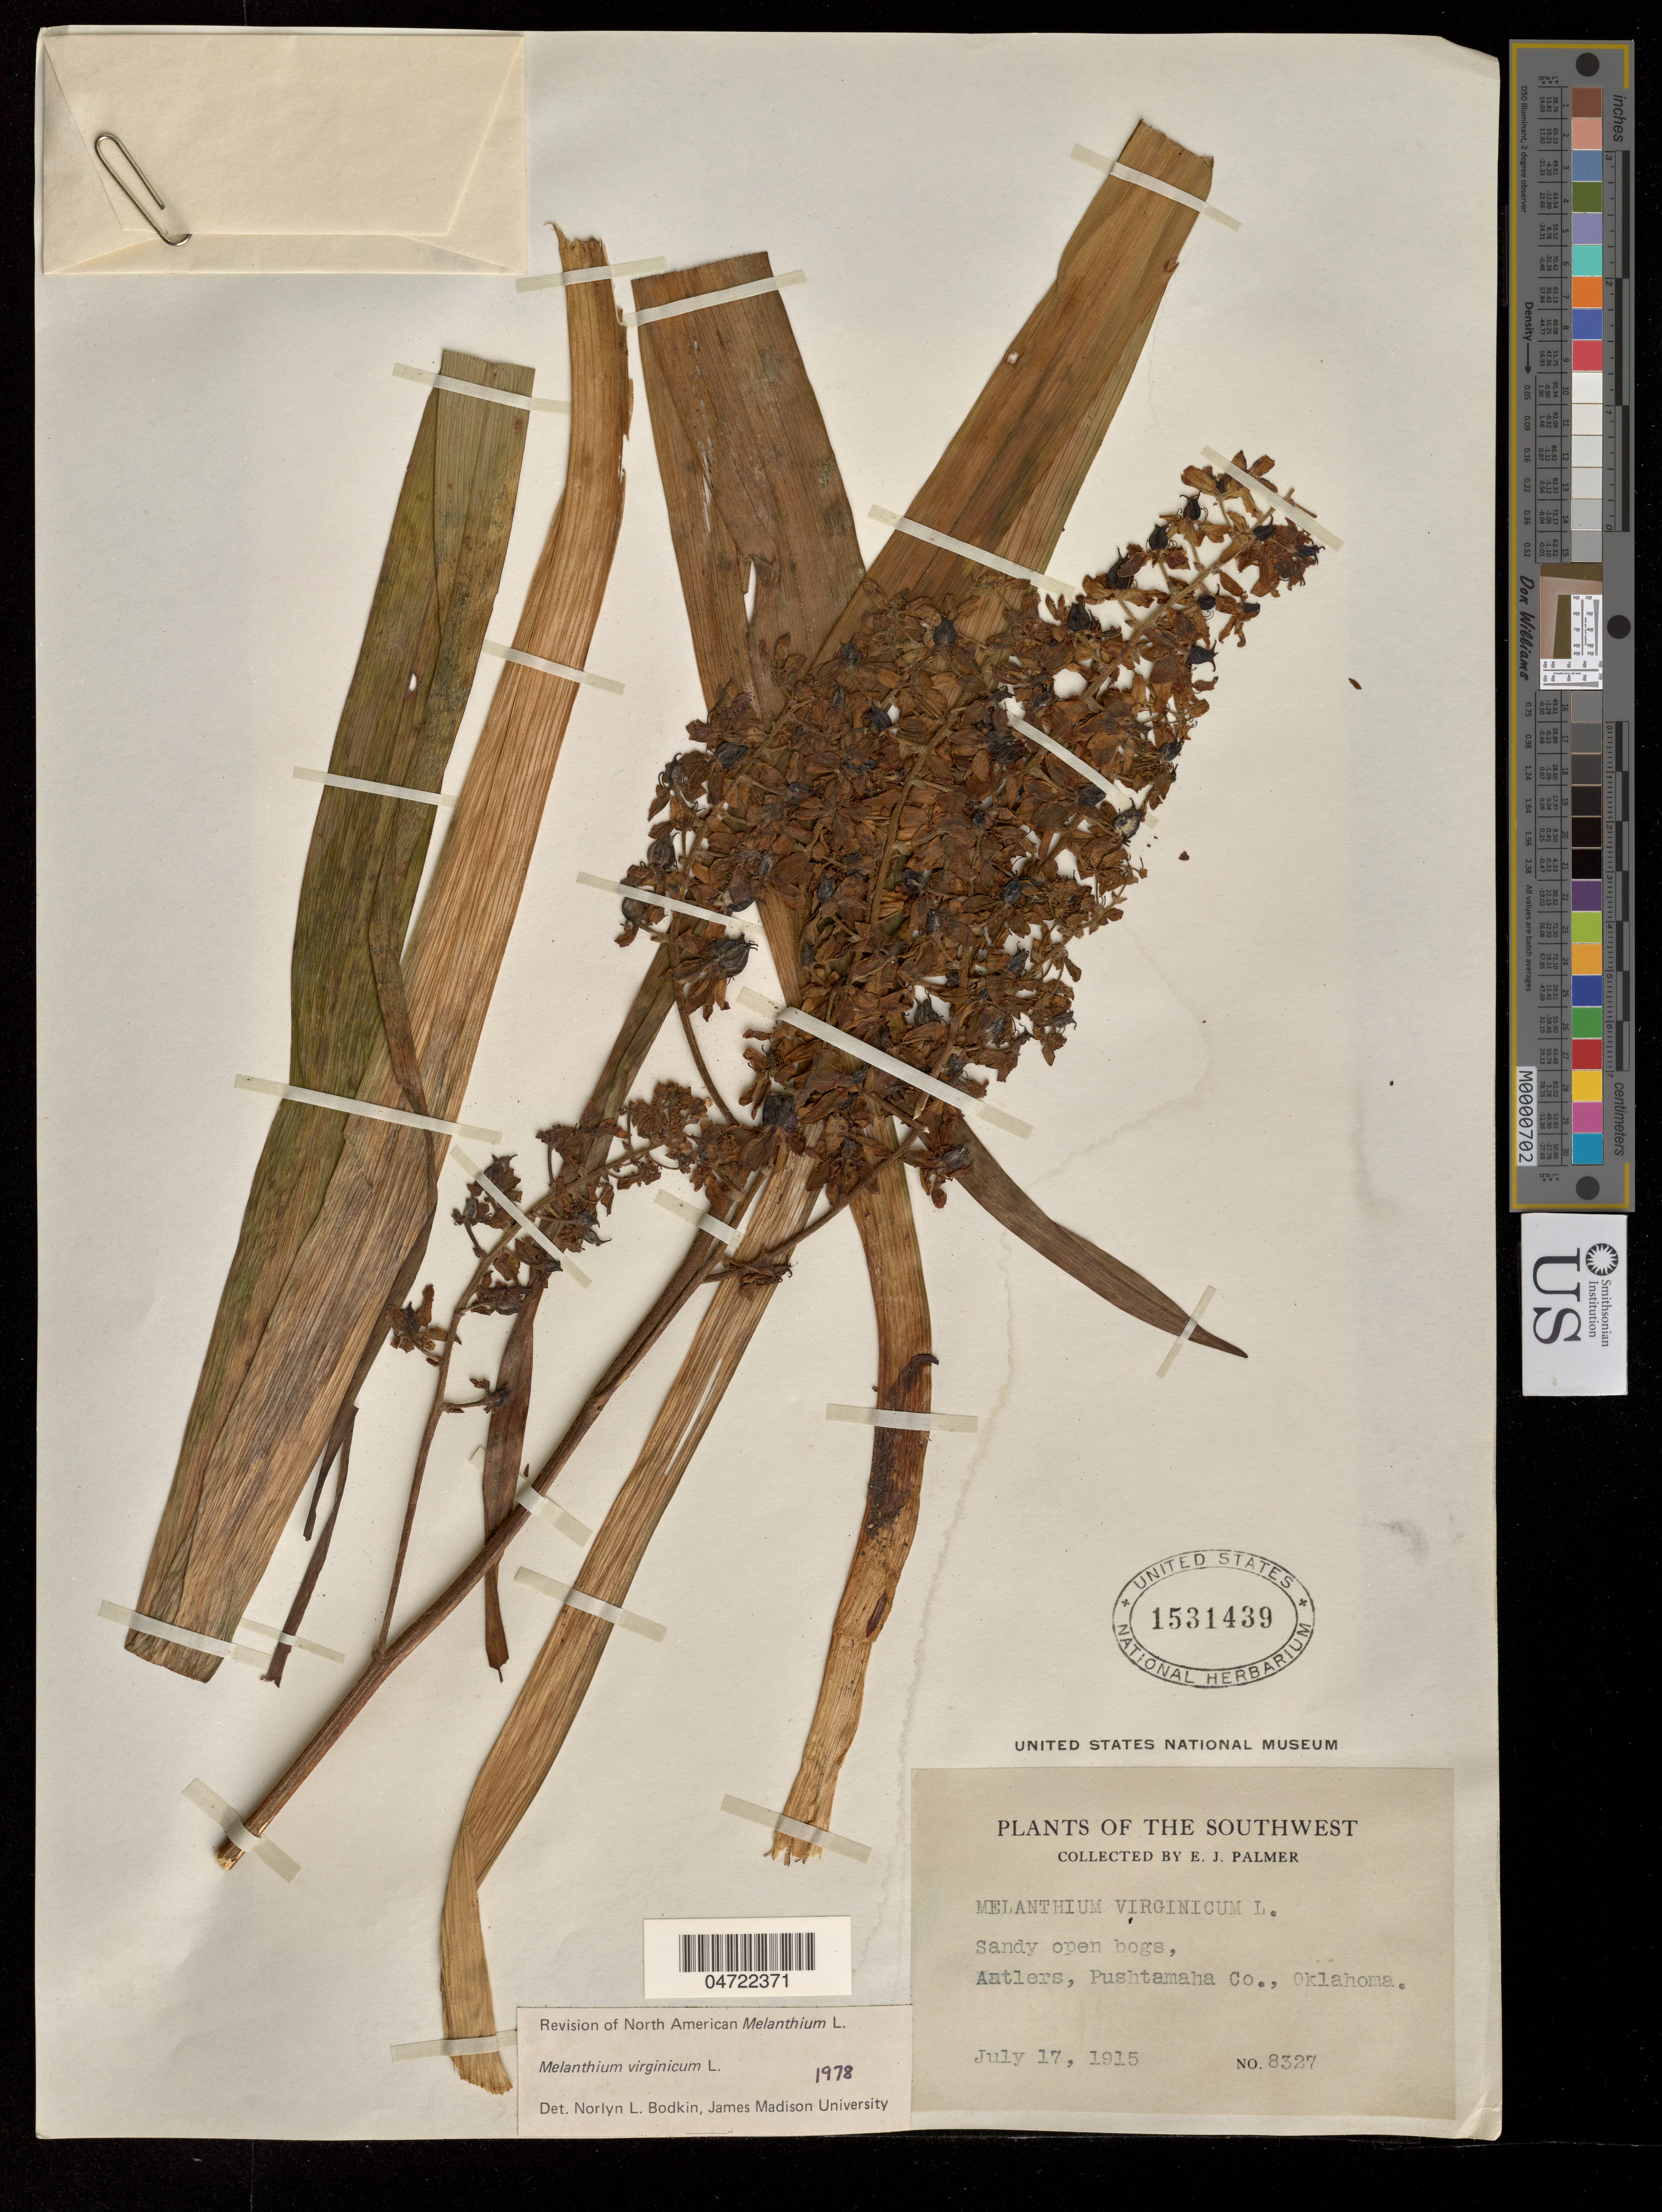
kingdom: Plantae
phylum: Tracheophyta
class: Liliopsida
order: Liliales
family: Melanthiaceae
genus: Melanthium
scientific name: Melanthium virginicum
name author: L.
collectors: E. J. Palmer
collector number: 8327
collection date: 1915-07-17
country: United States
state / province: Oklahoma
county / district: Pushmataha County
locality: The Southwest, Antlers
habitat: sandy open bogs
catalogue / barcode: US 1531439